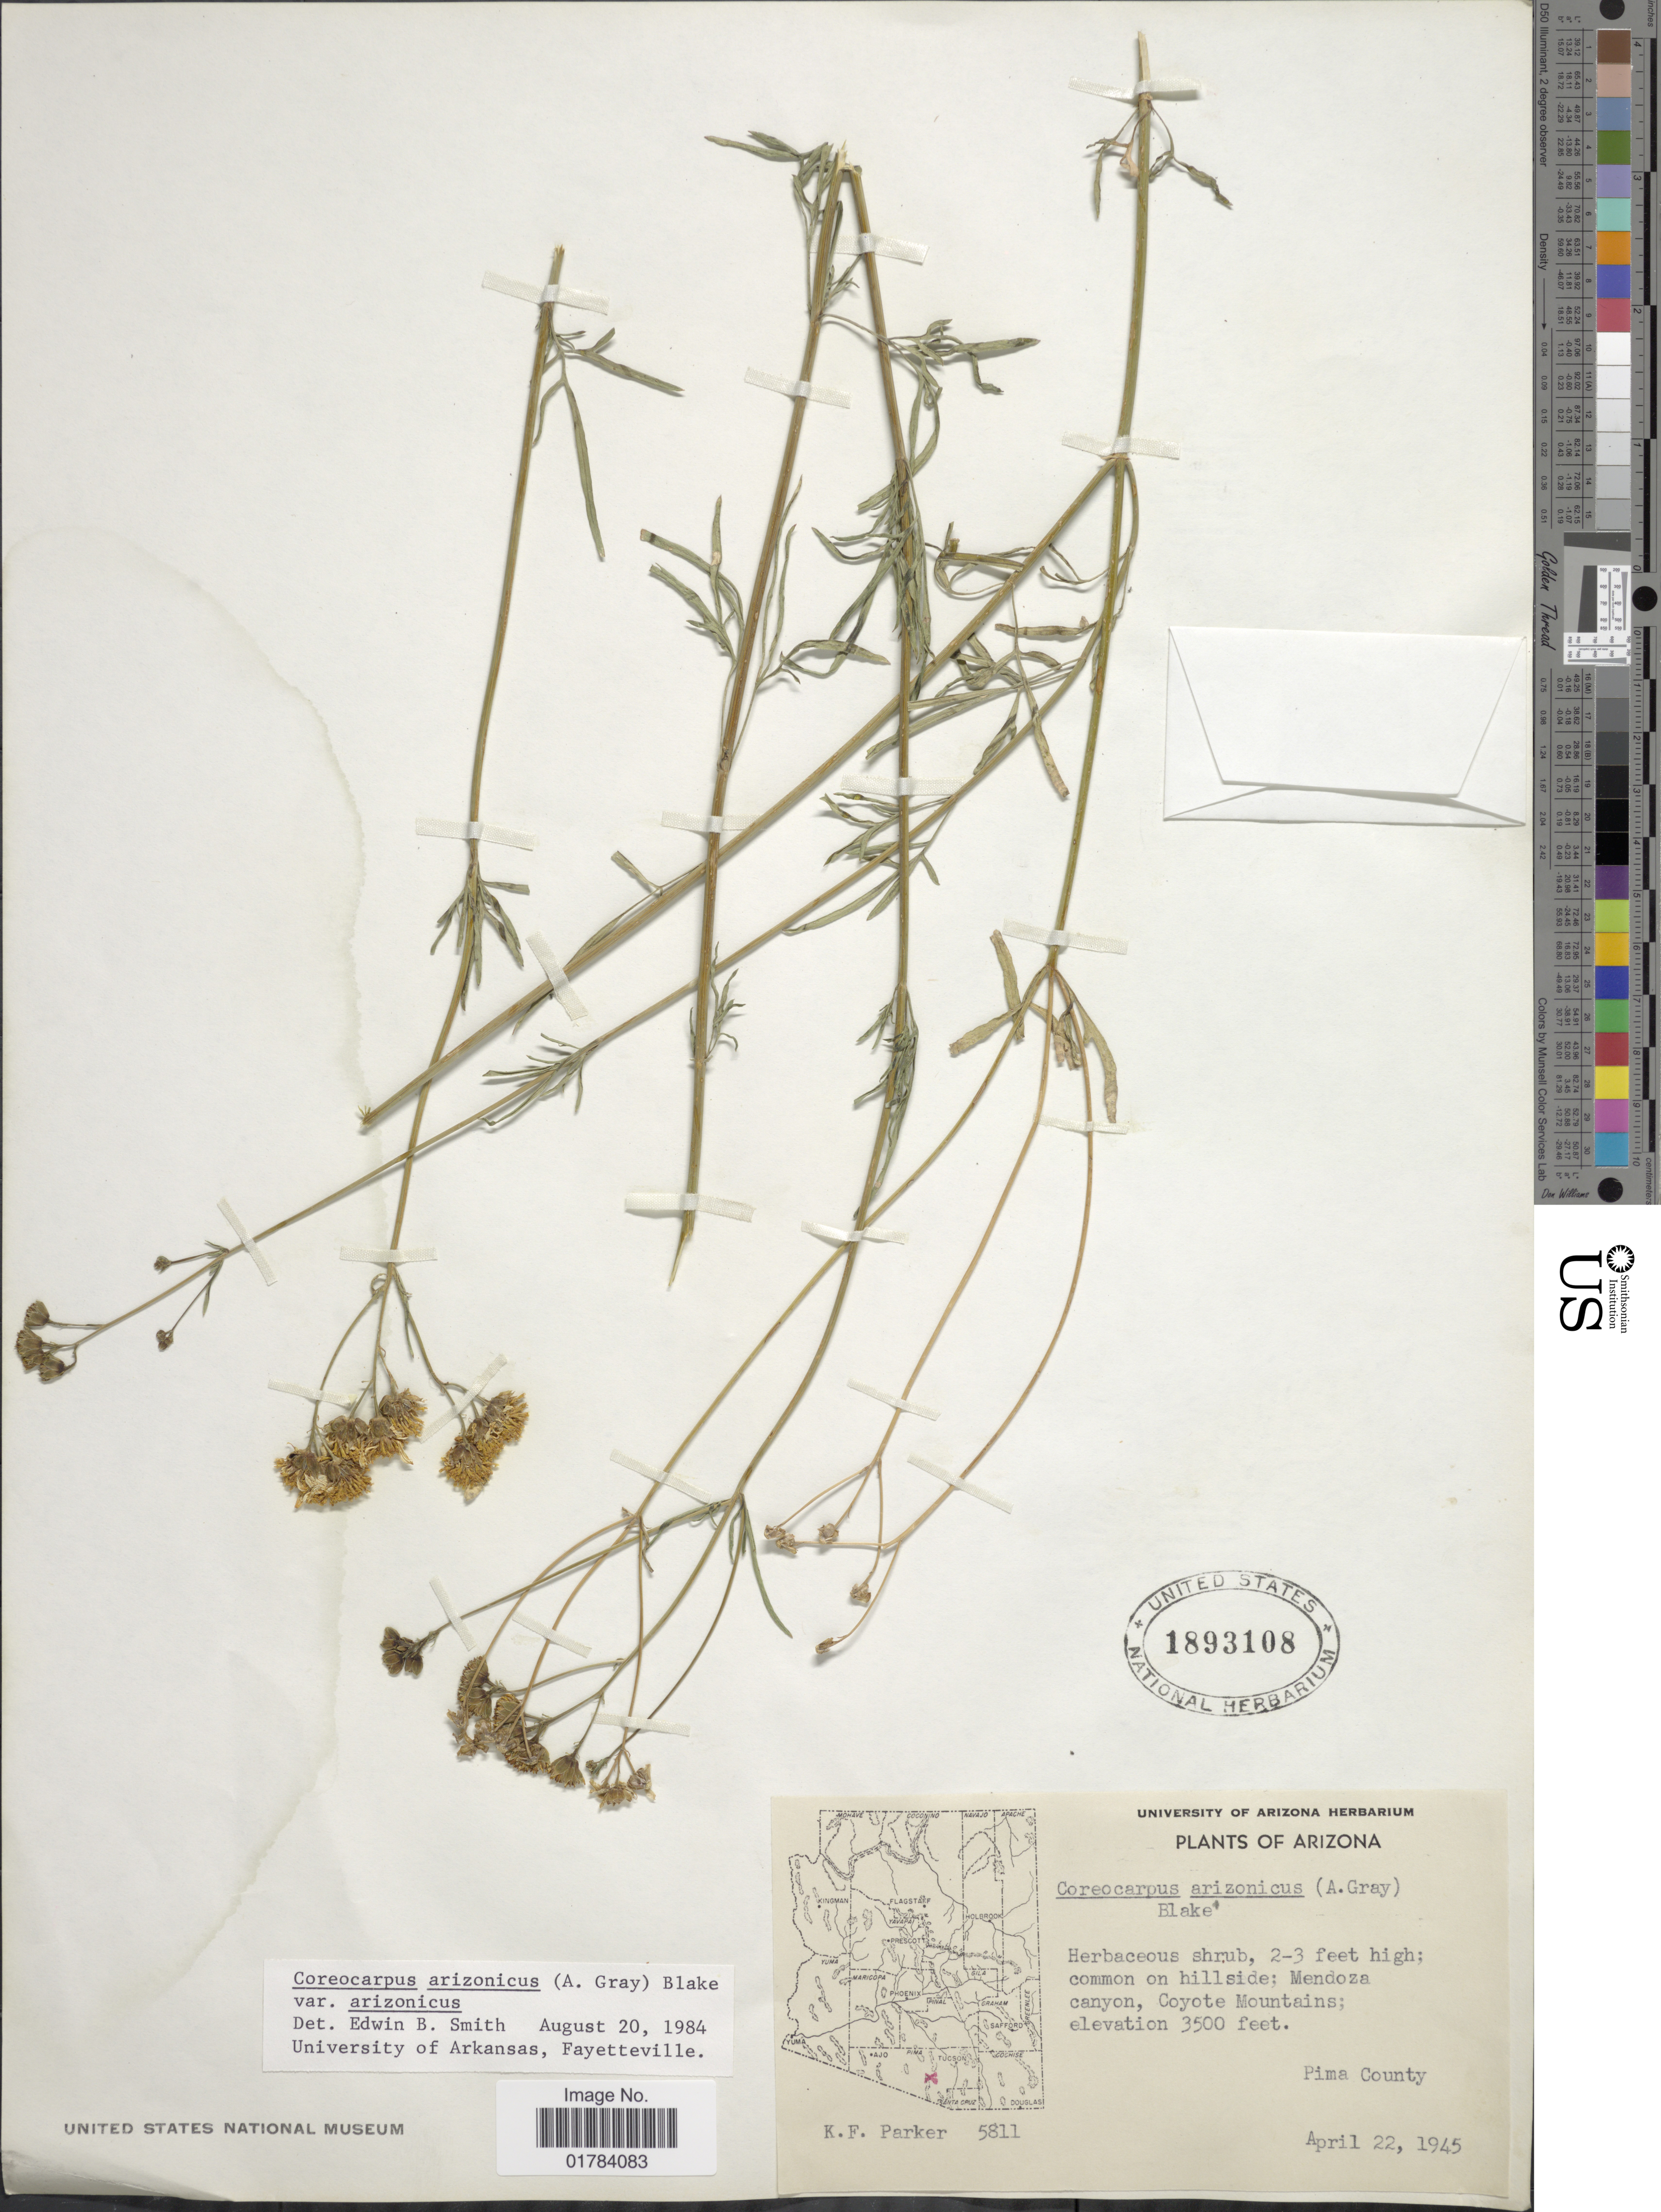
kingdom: Plantae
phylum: Tracheophyta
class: Magnoliopsida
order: Asterales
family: Asteraceae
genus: Coreocarpus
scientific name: Coreocarpus arizonicus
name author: (A. Gray) S.F. Blake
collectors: K. F. Parker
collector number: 5811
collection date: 1945-04-22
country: United States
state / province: Arizona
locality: Mendoza canyon, Coyote Mountains; Pima County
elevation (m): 1067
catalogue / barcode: US 1893108